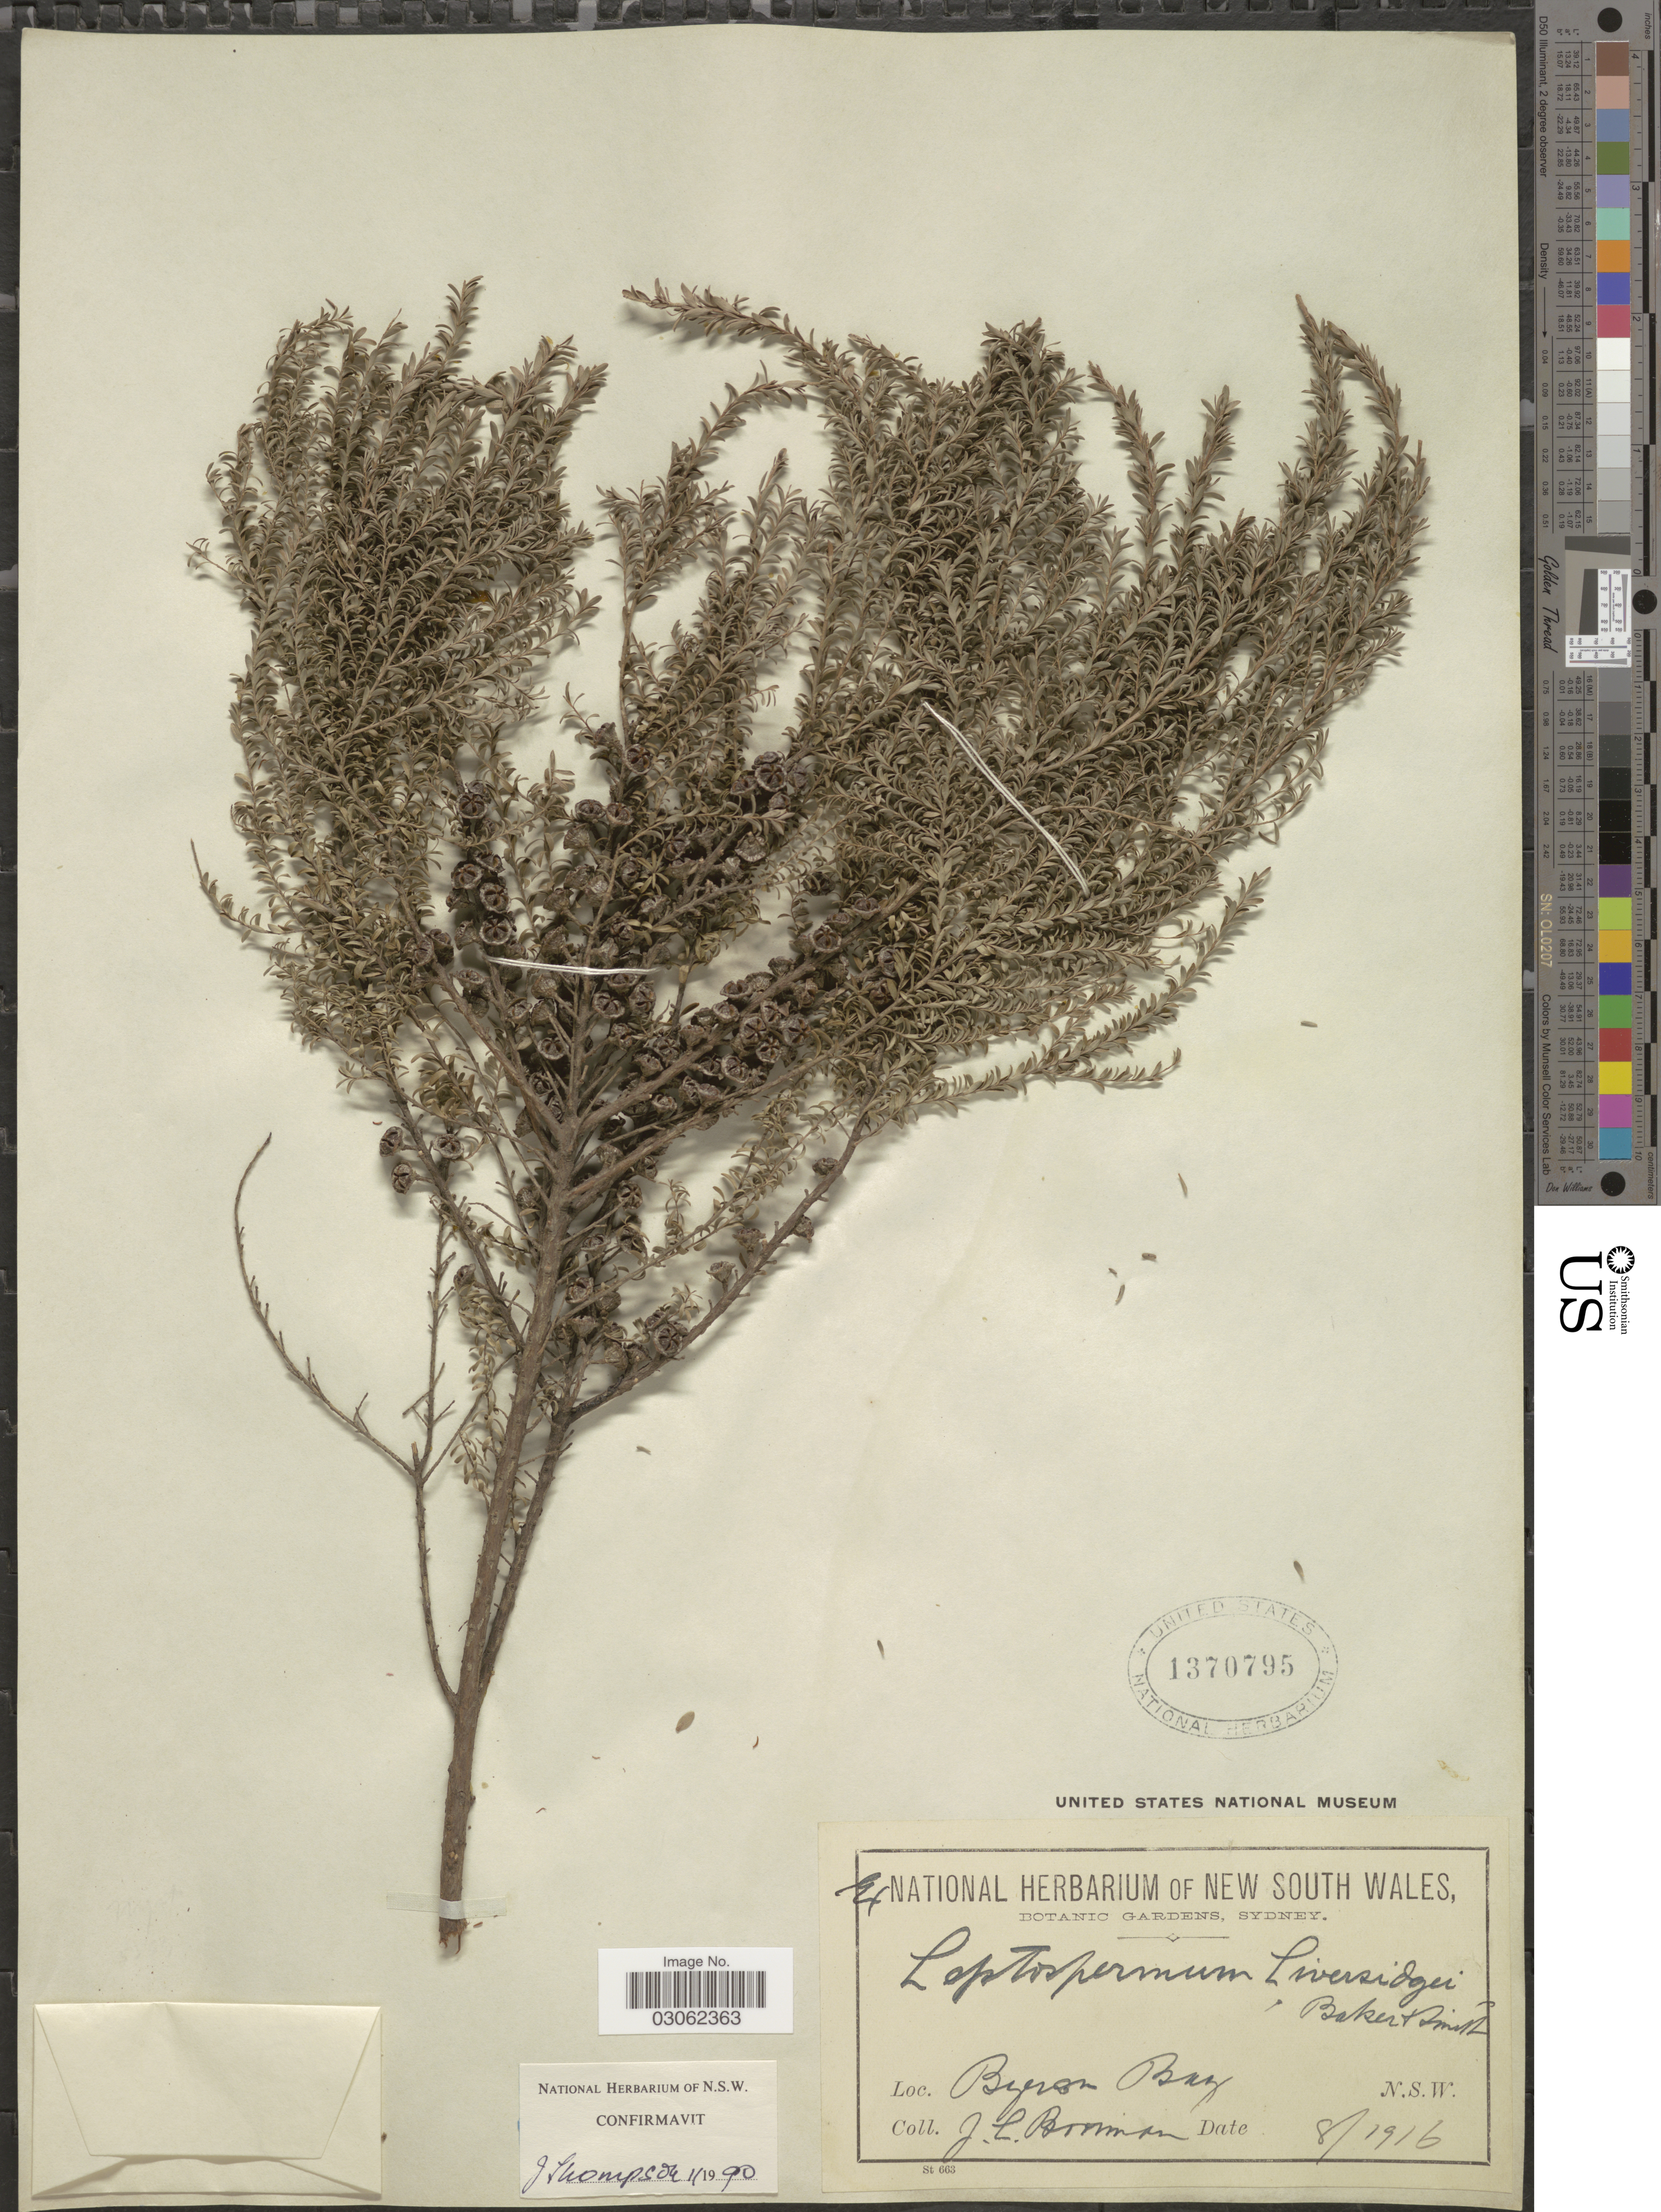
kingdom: Plantae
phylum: Tracheophyta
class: Magnoliopsida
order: Myrtales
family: Myrtaceae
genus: Leptospermum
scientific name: Leptospermum liversidgei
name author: R.T. Baker & H.G. Sm.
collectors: J. Boorman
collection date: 1916-08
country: Australia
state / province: New South Wales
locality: Byron Bay. N.S.W.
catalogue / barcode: US 1370795